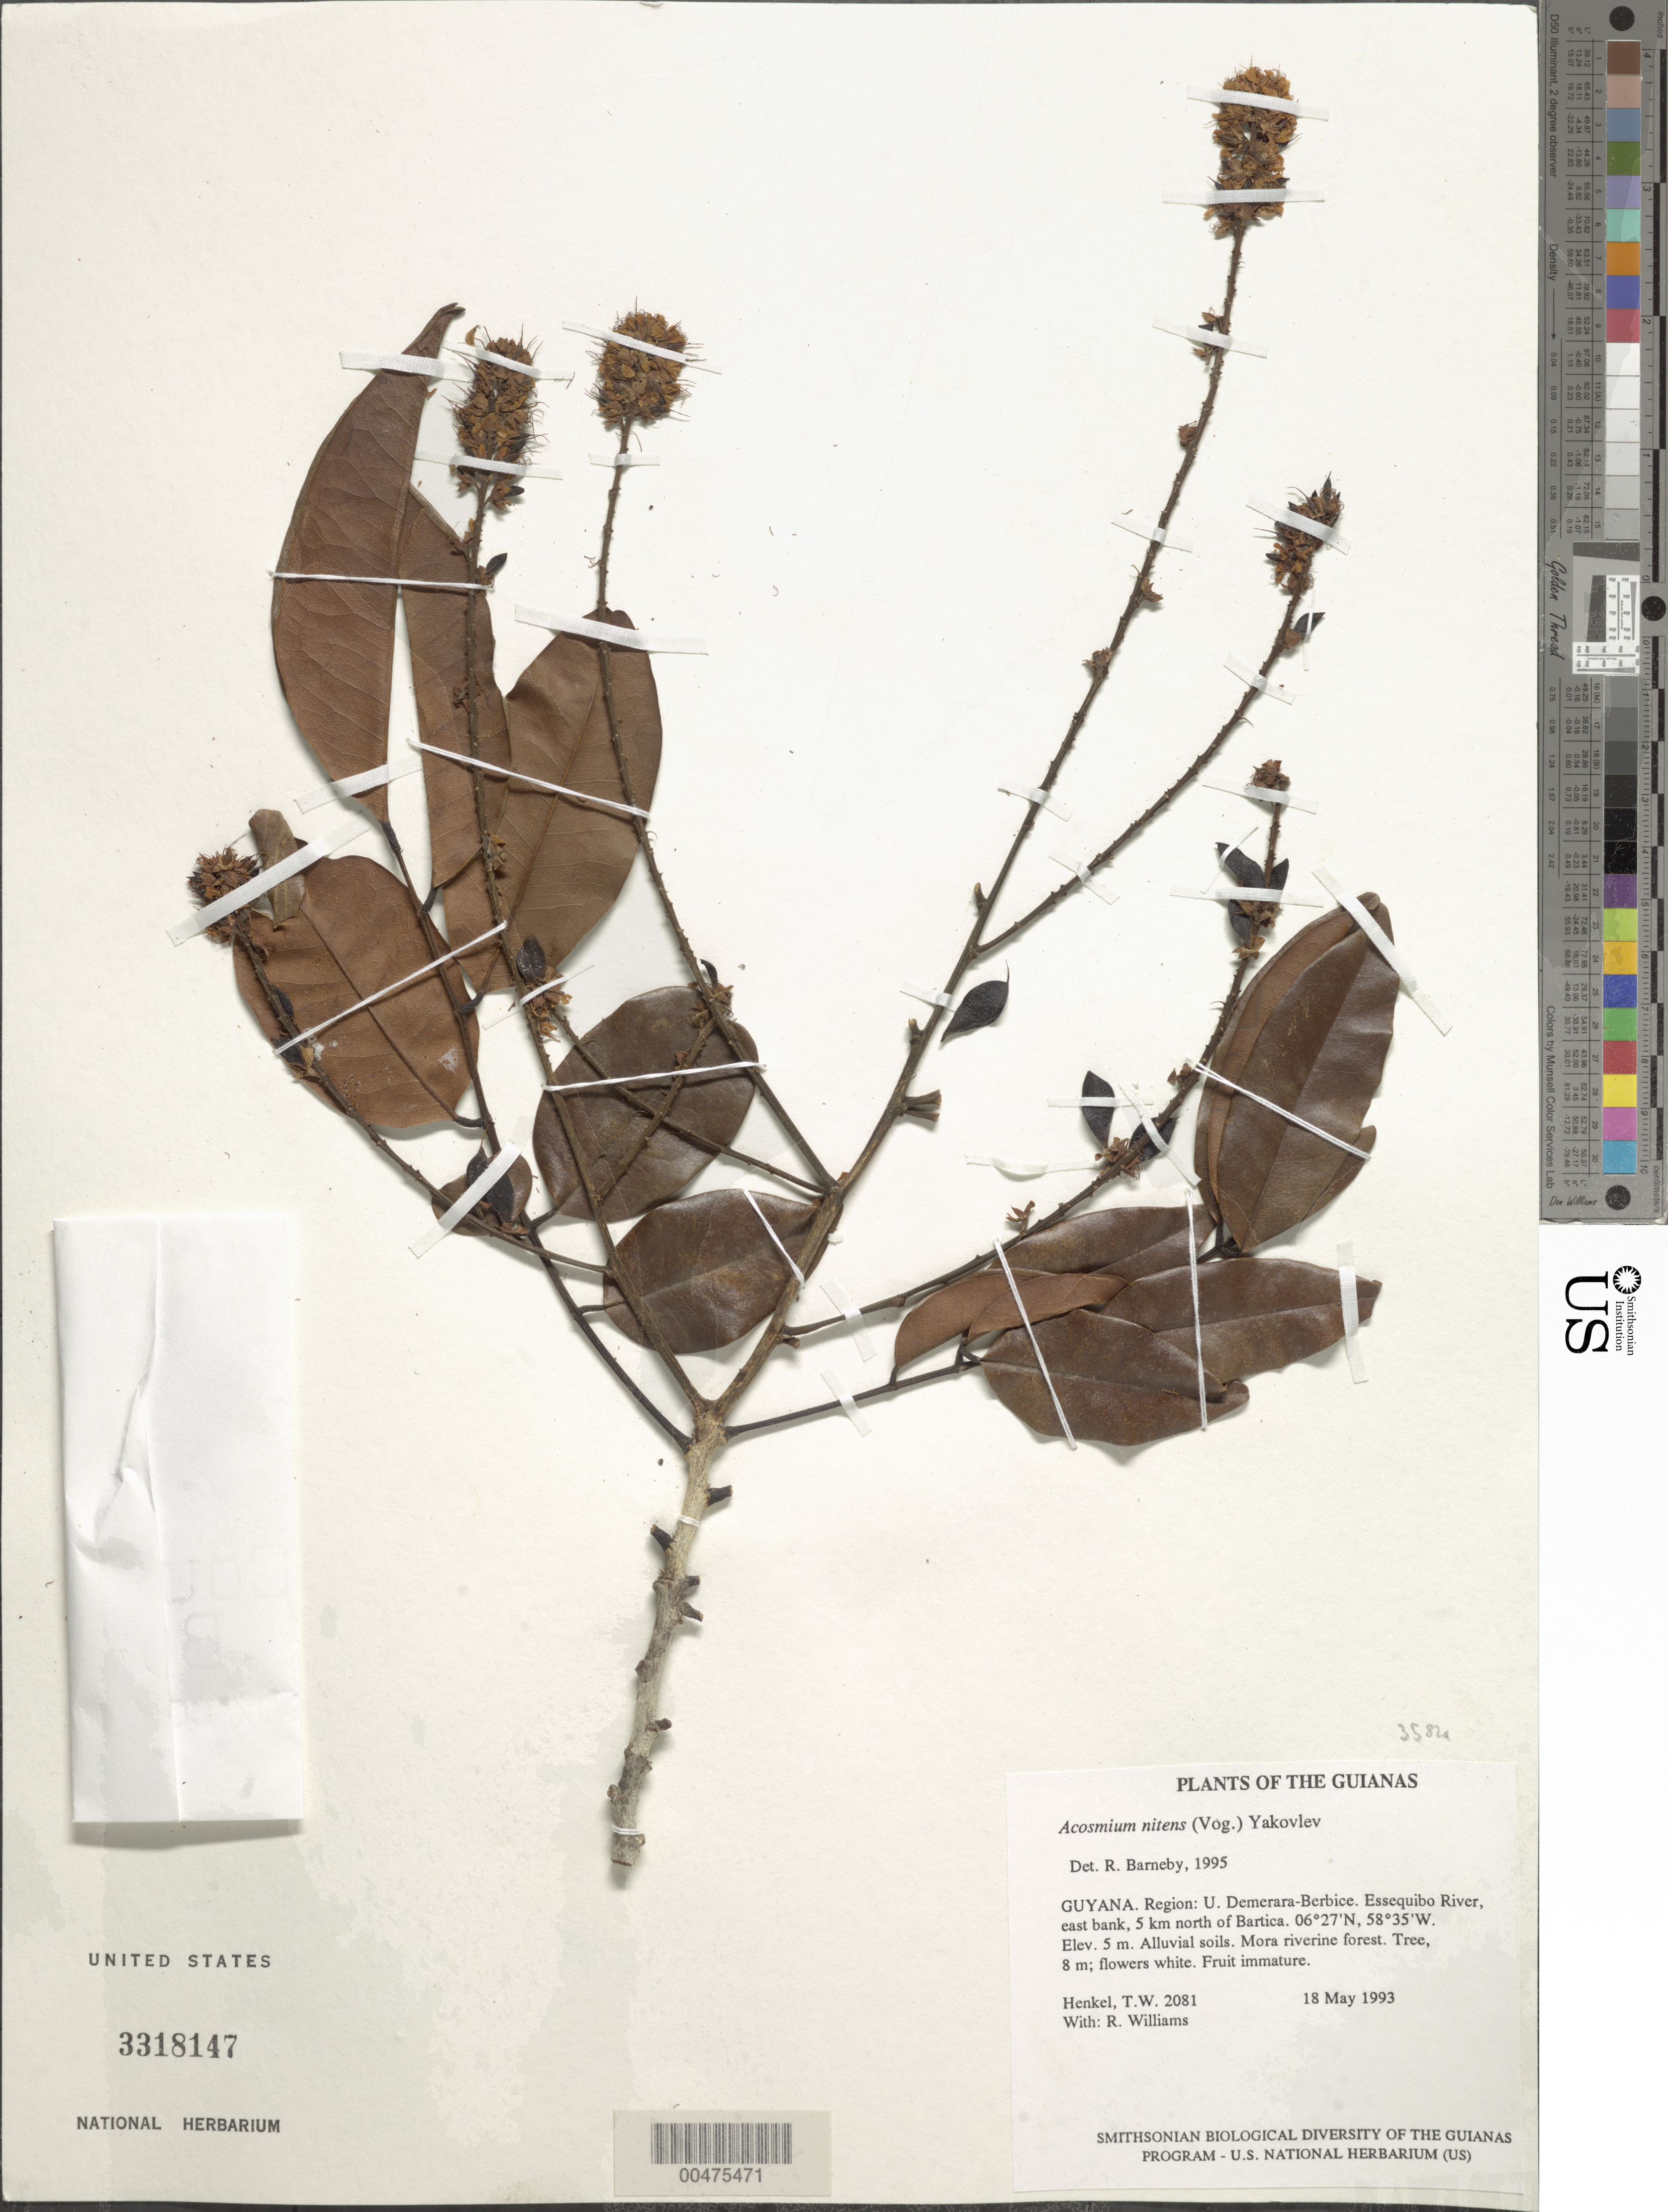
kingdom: Plantae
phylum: Tracheophyta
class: Magnoliopsida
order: Fabales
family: Fabaceae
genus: Acosmium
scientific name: Acosmium nitens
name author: (Vogel) Yakovlev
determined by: Barneby, Rupert C., (NY)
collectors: T. Henkel & R. Williams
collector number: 2081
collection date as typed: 18 May 1993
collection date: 1993-05-18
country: Guyana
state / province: U. Demerara-Berbice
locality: Essequibo River, east bank, 5 km north of Bartica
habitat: Alluvial soils. Mora riverine forest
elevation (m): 5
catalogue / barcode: US 3318147